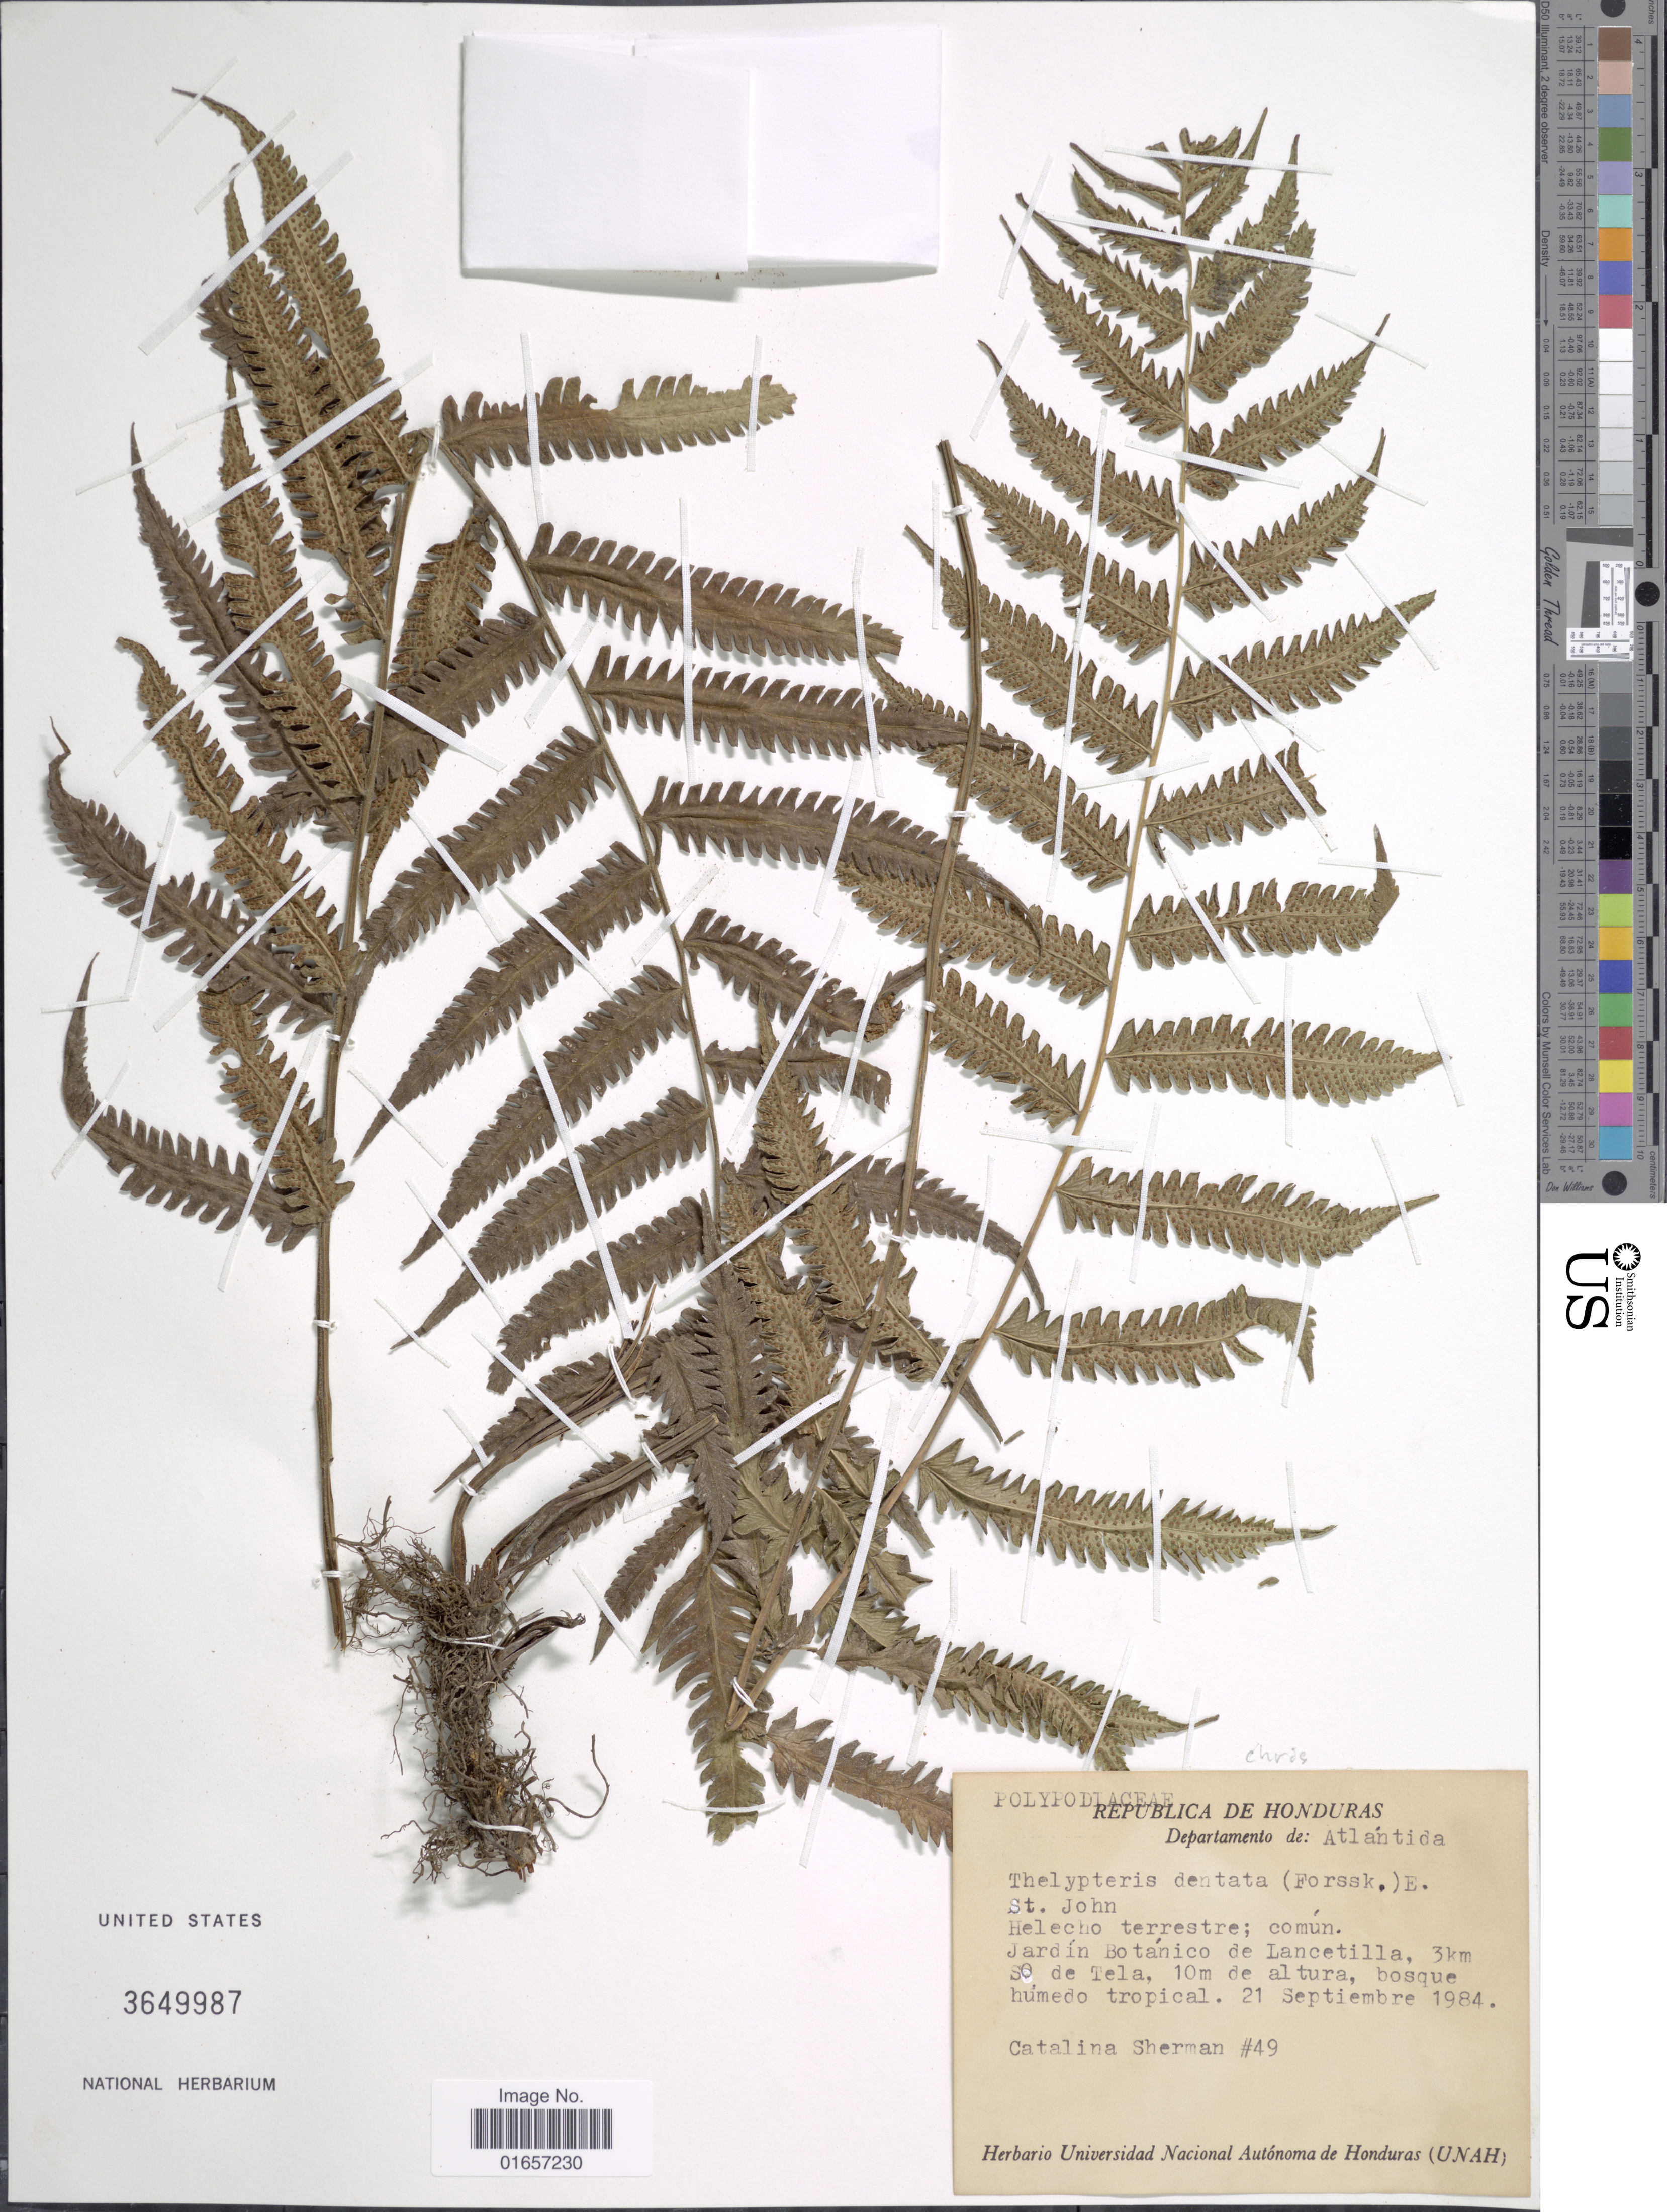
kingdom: Plantae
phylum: Tracheophyta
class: Polypodiopsida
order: Polypodiales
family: Thelypteridaceae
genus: Christella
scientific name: Christella dentata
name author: (Forssk.) Brownsey & Jermy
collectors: C. Sherman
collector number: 49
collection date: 1984-09-21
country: Honduras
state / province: Atlántida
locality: Lancetilla , 3 km So de Tela, 10m de altura, bosque húmedo tropical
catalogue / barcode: US 3649987